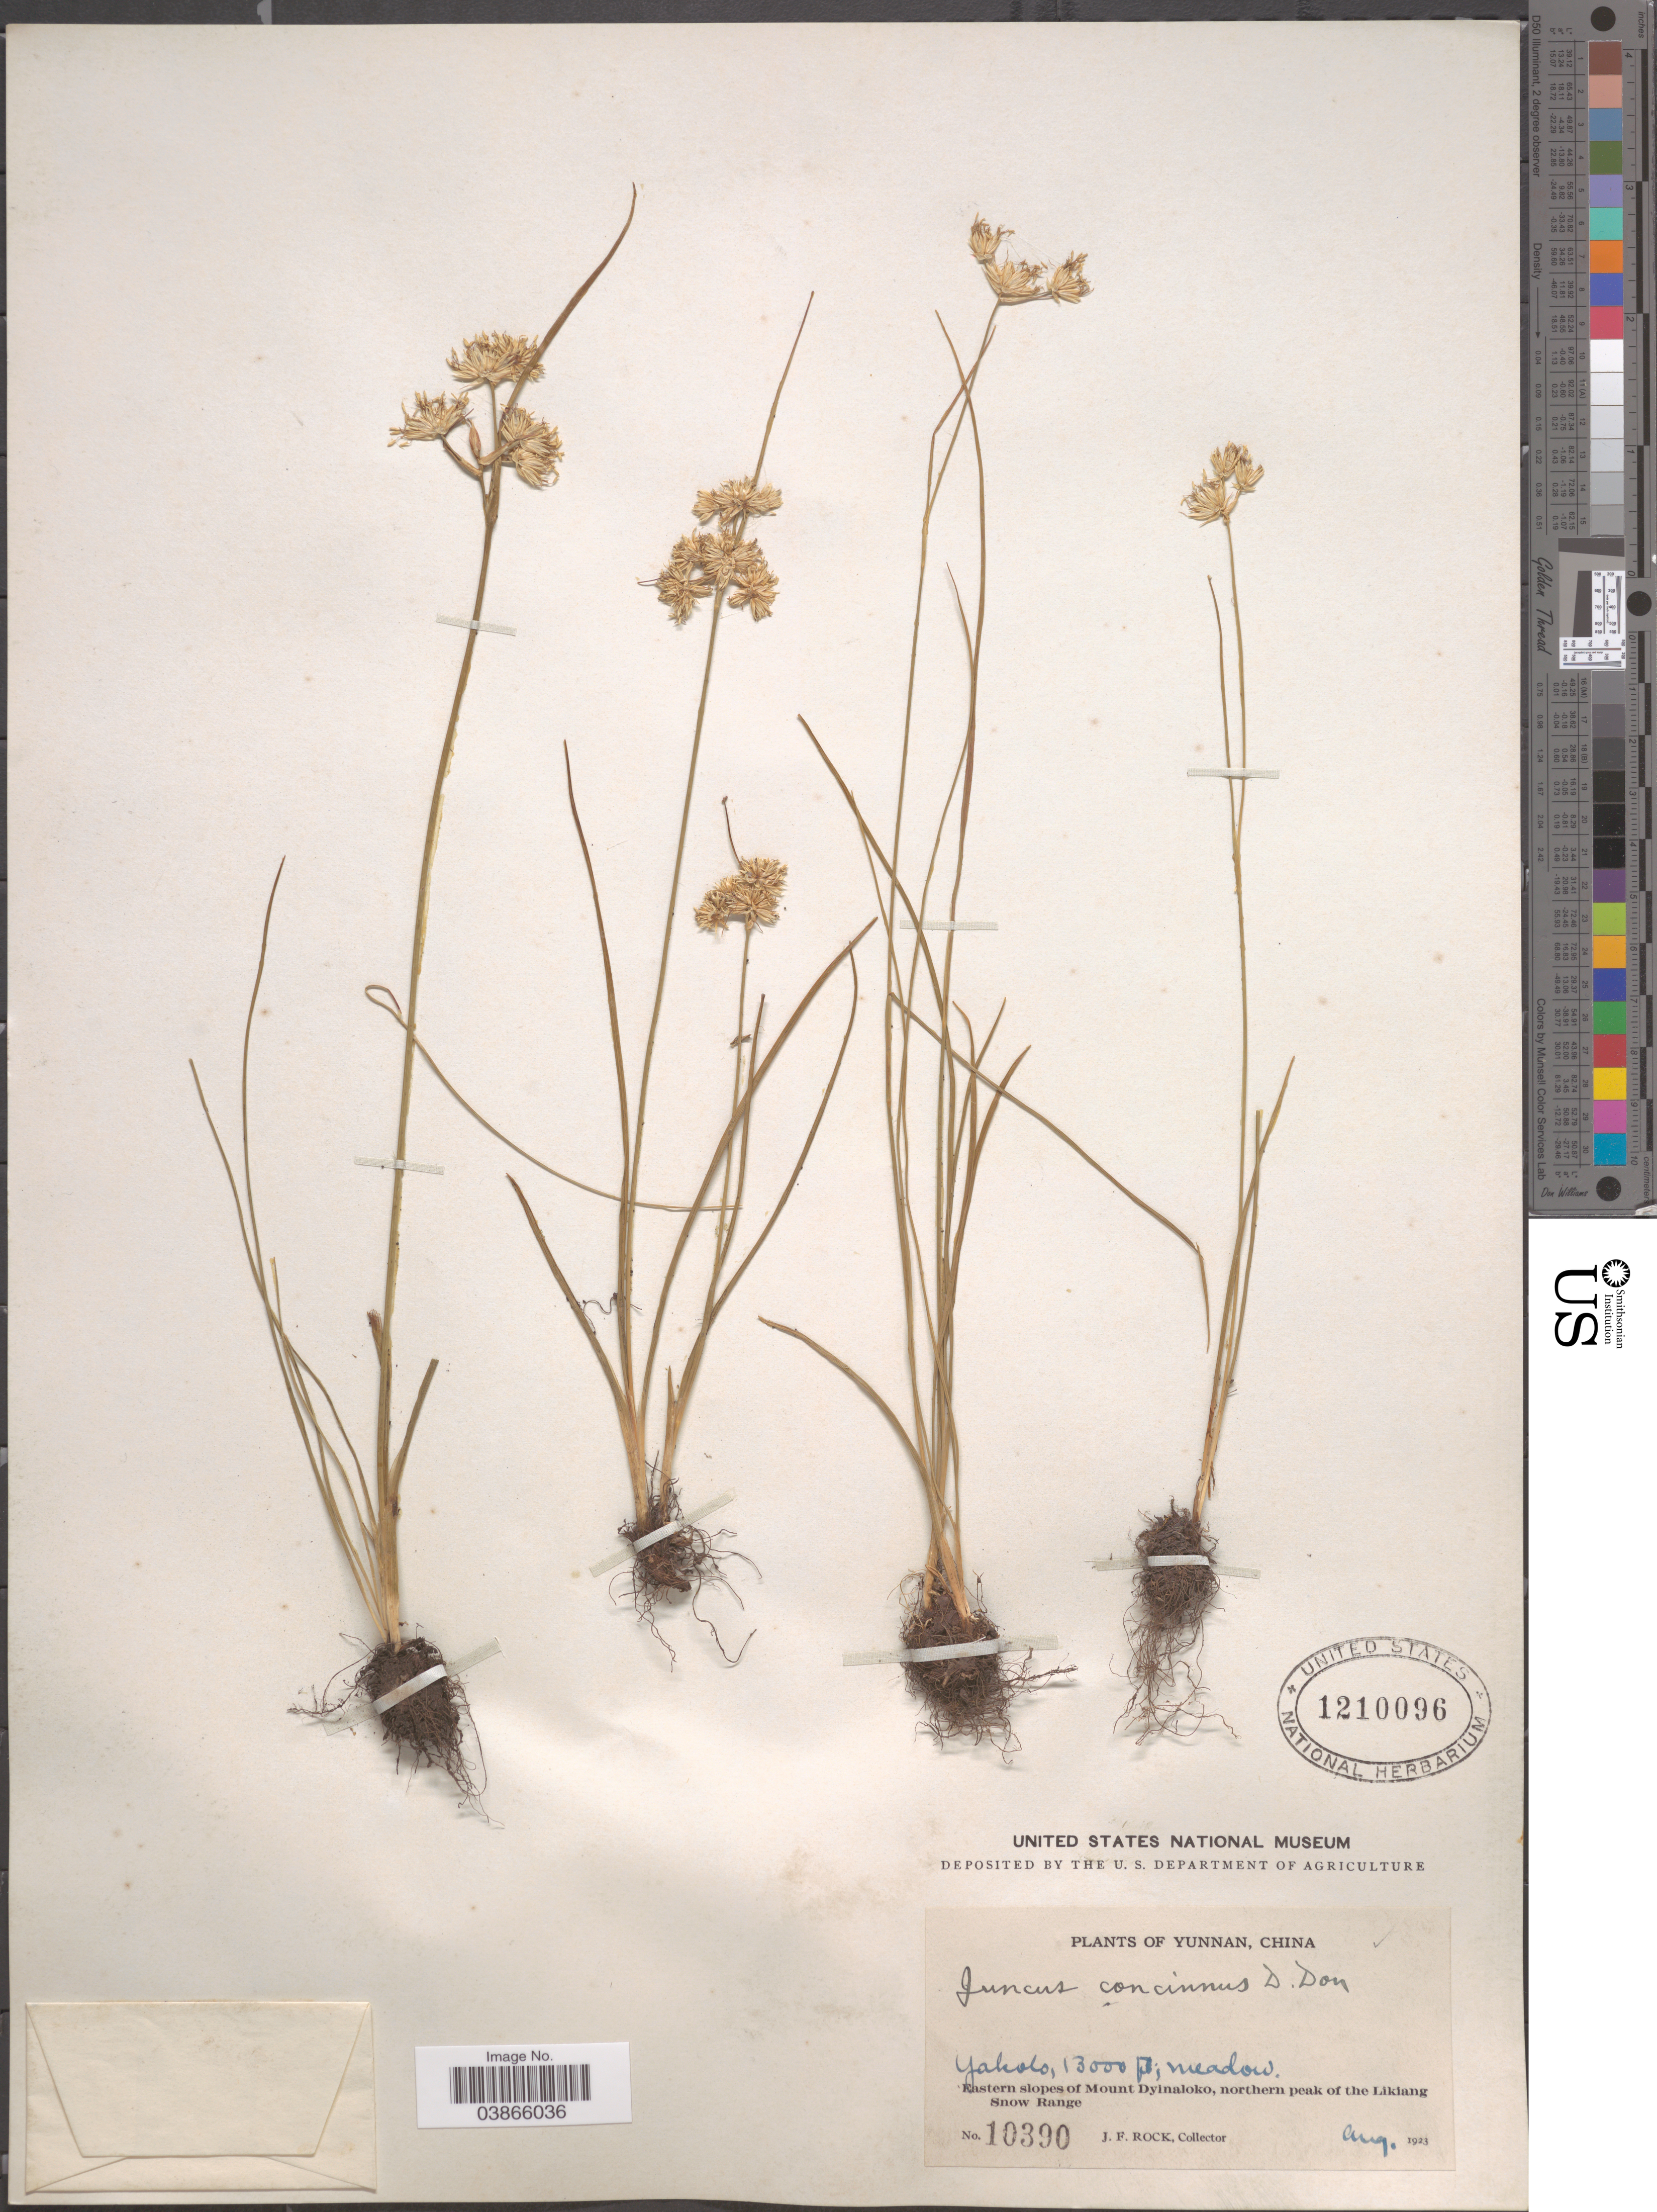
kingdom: Plantae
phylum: Tracheophyta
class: Liliopsida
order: Poales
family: Juncaceae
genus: Juncus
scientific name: Juncus concinnus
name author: D. Don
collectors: J. Rock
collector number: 10390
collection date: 1923-08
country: China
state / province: Yunnan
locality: Yakolo. Eastern slopes of Mount Dyinaloko, northern peak of the Likiang Snow Range.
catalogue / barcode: US 1210096